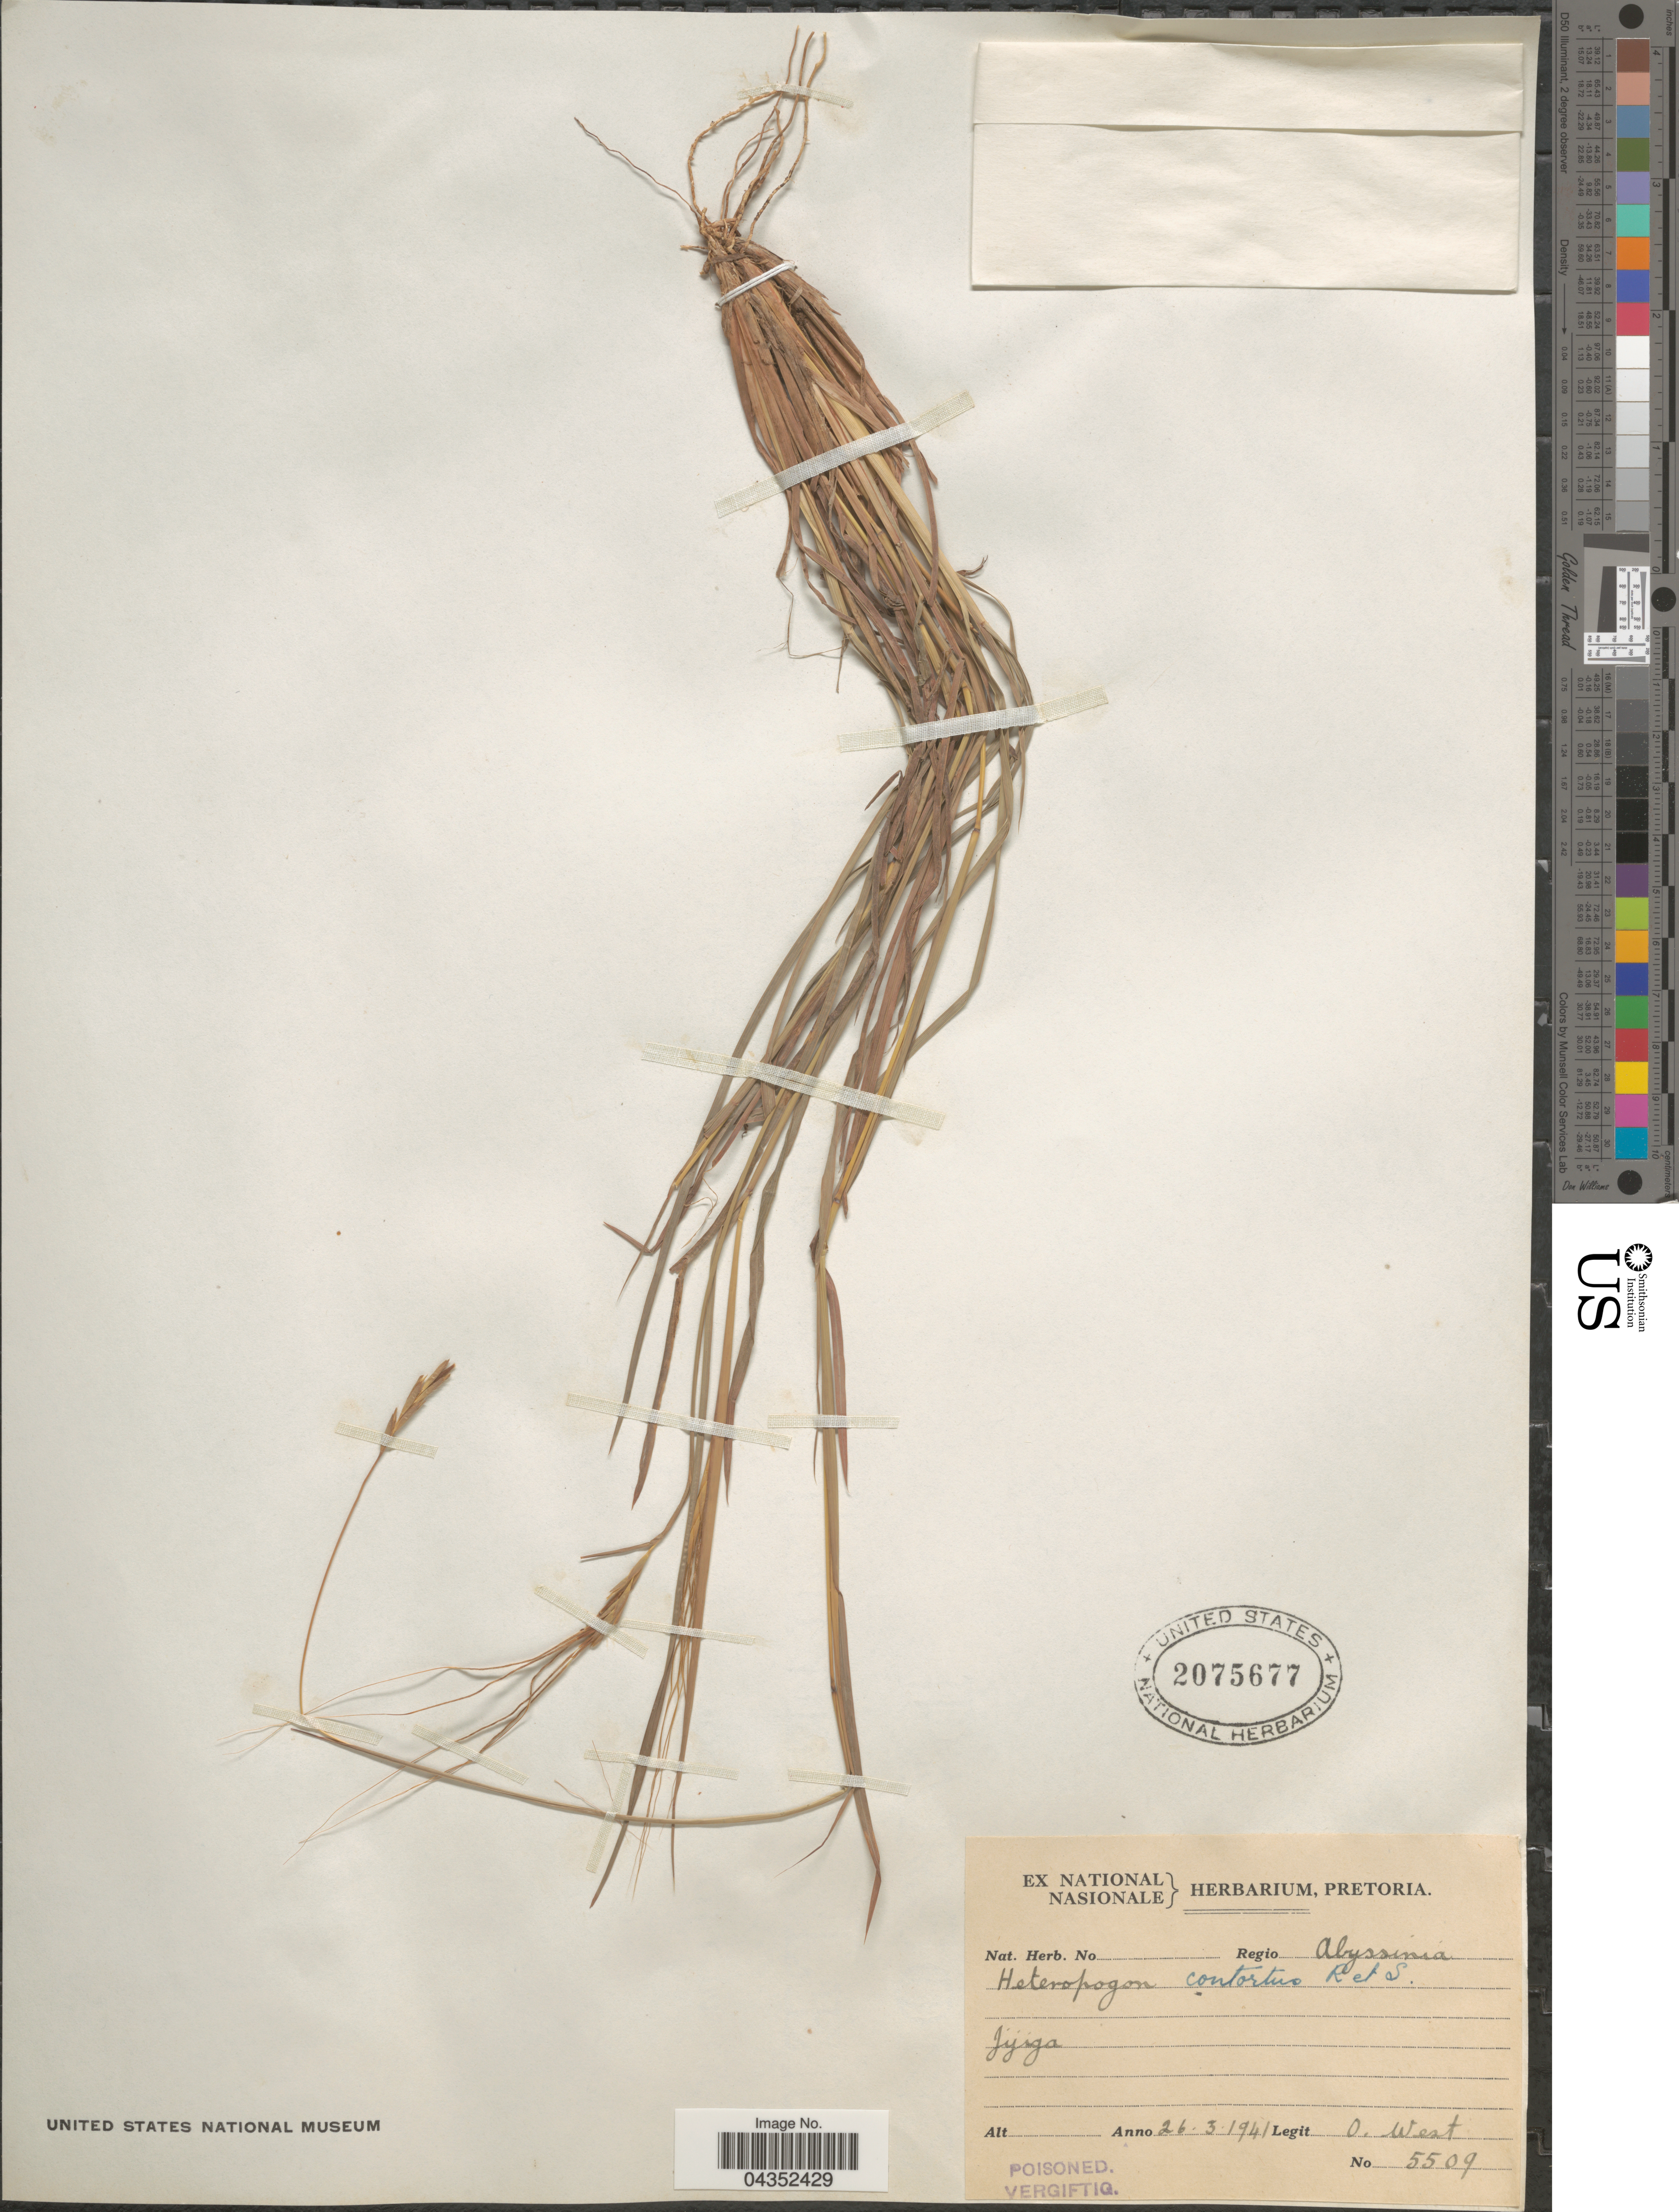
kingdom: Plantae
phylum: Tracheophyta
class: Liliopsida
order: Poales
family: Poaceae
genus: Heteropogon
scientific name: Heteropogon contortus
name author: (L.) P. Beauv. ex Roem. & Schult.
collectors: O. West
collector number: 5509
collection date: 1941-03-26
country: Ethiopia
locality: Regio Abyssinia. Jijiga.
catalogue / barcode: US 2075677